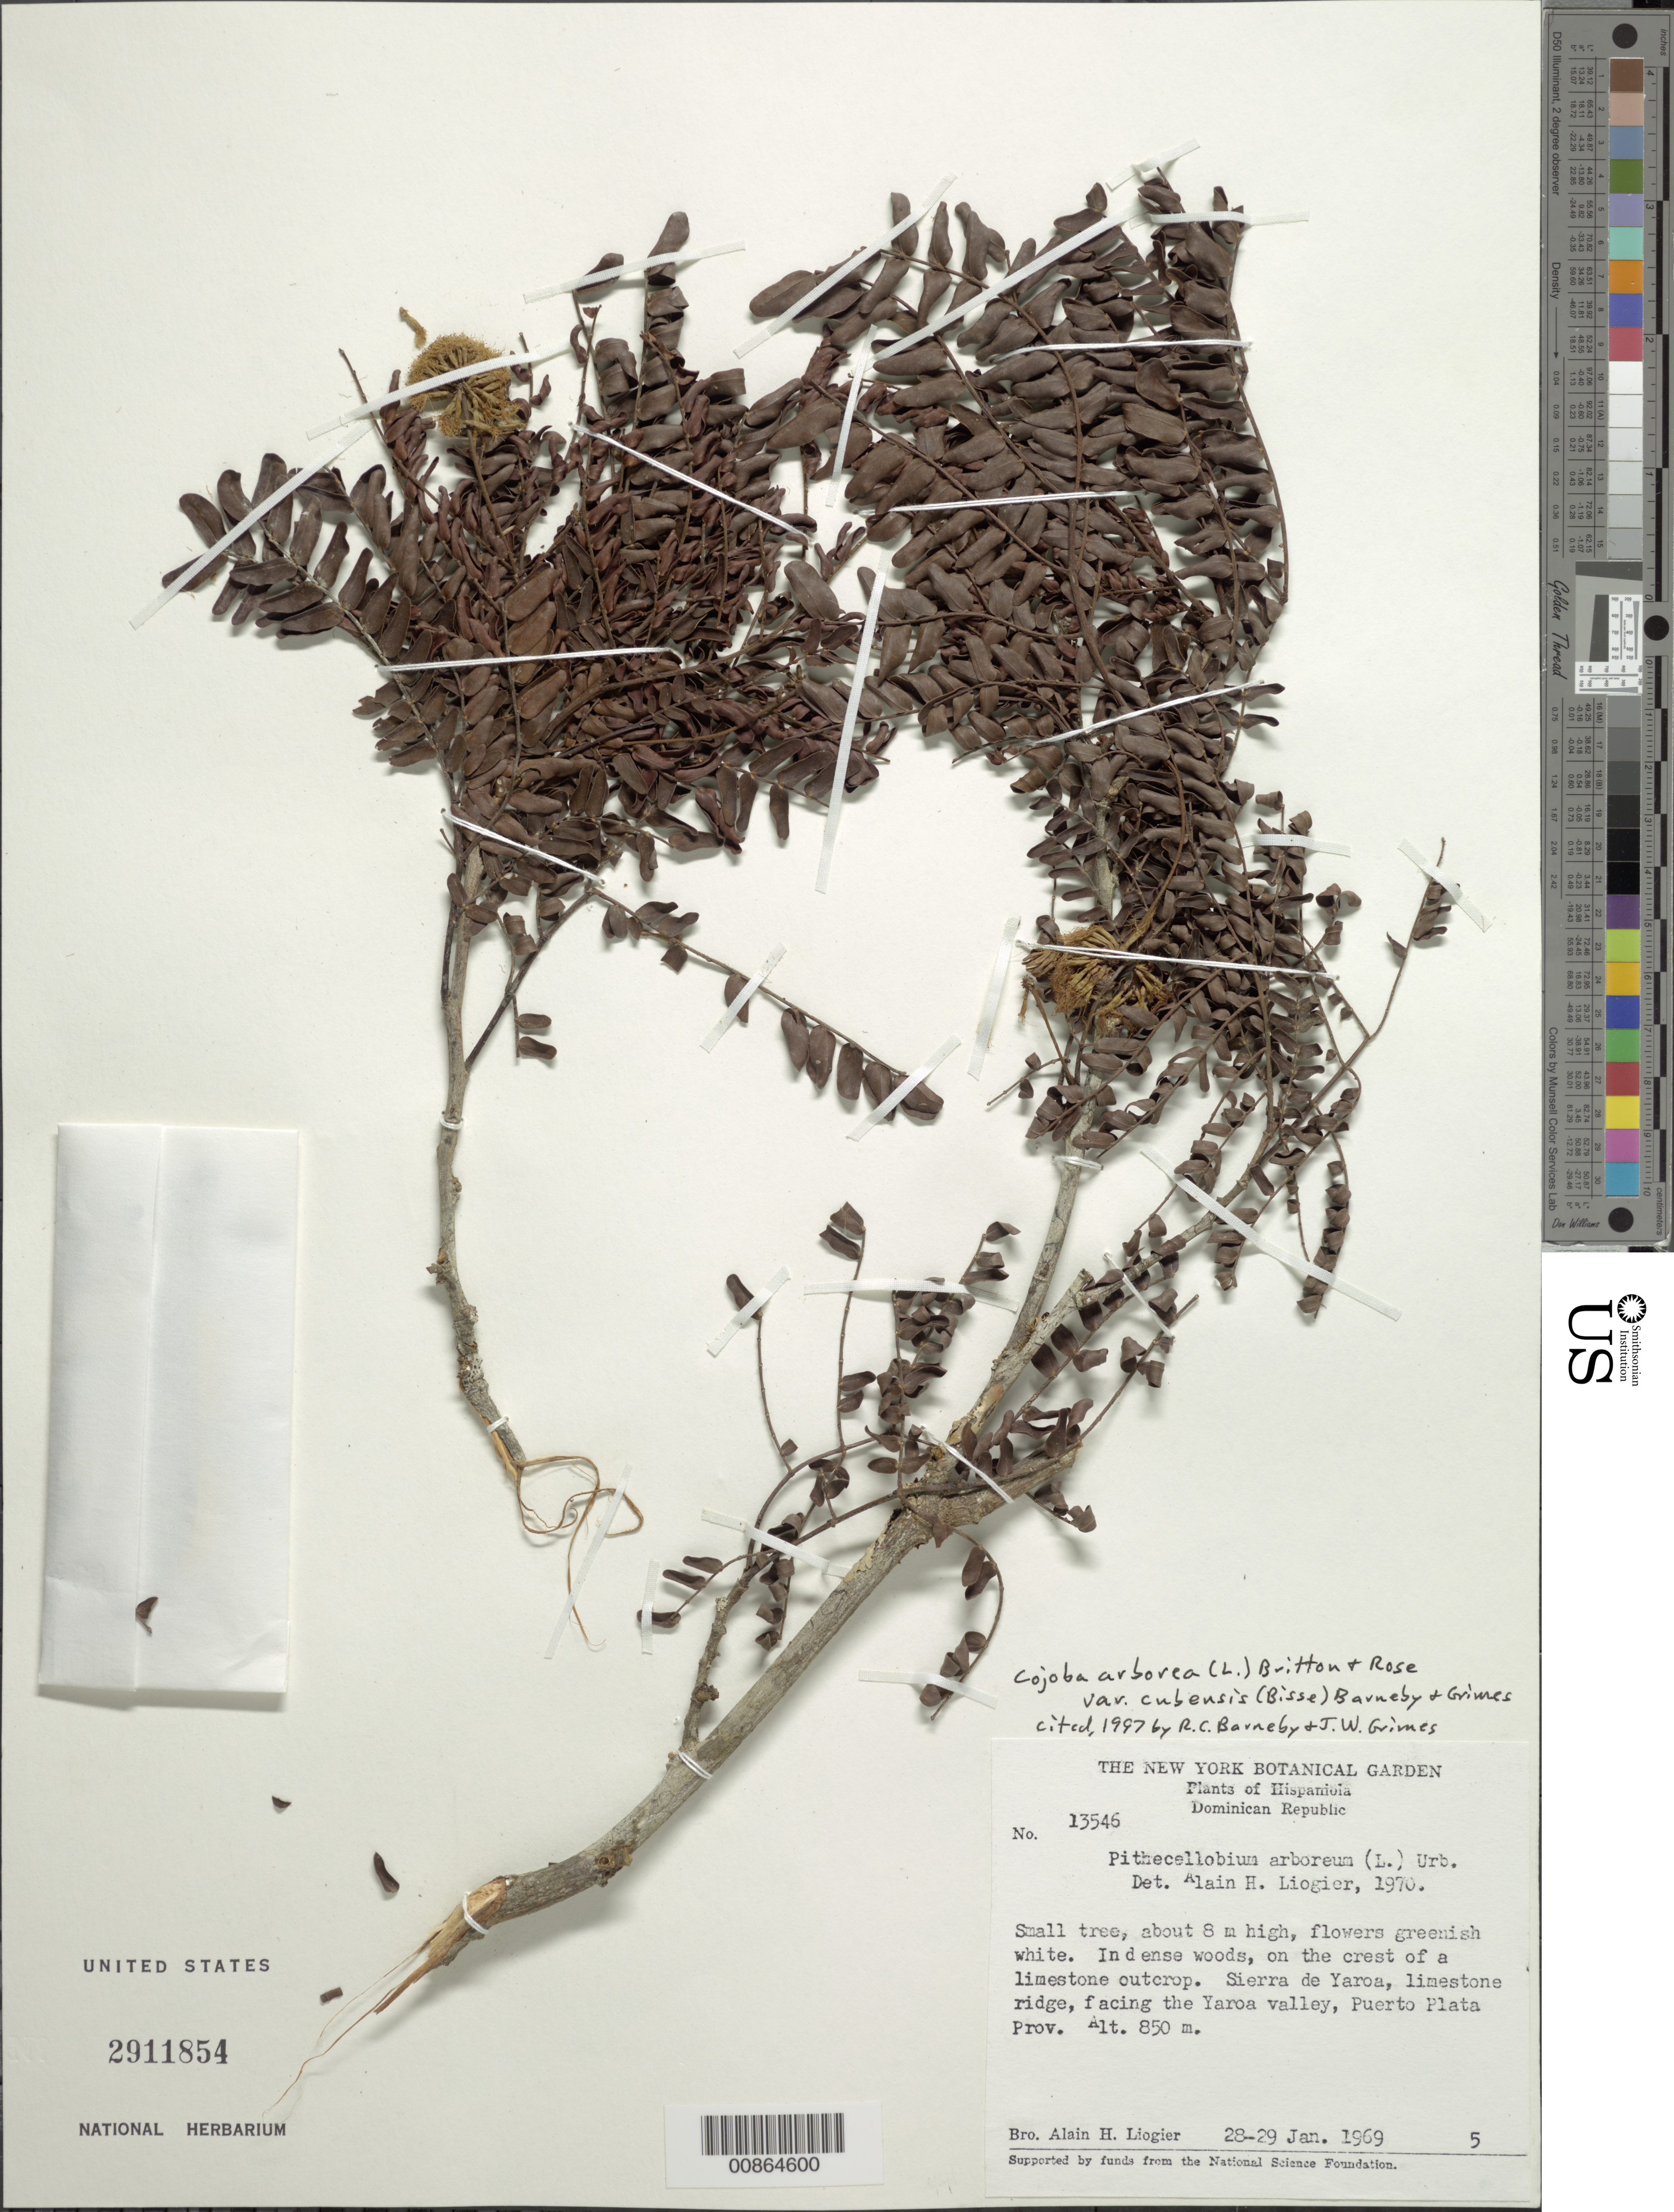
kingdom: Plantae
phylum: Tracheophyta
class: Magnoliopsida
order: Fabales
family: Fabaceae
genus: Cojoba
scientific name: Cojoba arborea var. cubensis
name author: (Bisse) Barneby & J.W. Grimes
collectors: A. H. Liogier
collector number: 13546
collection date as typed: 28 Jan 1969 to 29 Jan 1969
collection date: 1969-01-28/1969-01-29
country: Dominican Republic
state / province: Puerto Plata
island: Hispaniola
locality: Sierra de Yaroa, limestone ridge, facing the Yaroa Valley.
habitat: In dense woods, on the crest of a limestone outcrop.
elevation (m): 850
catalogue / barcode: US 2911854